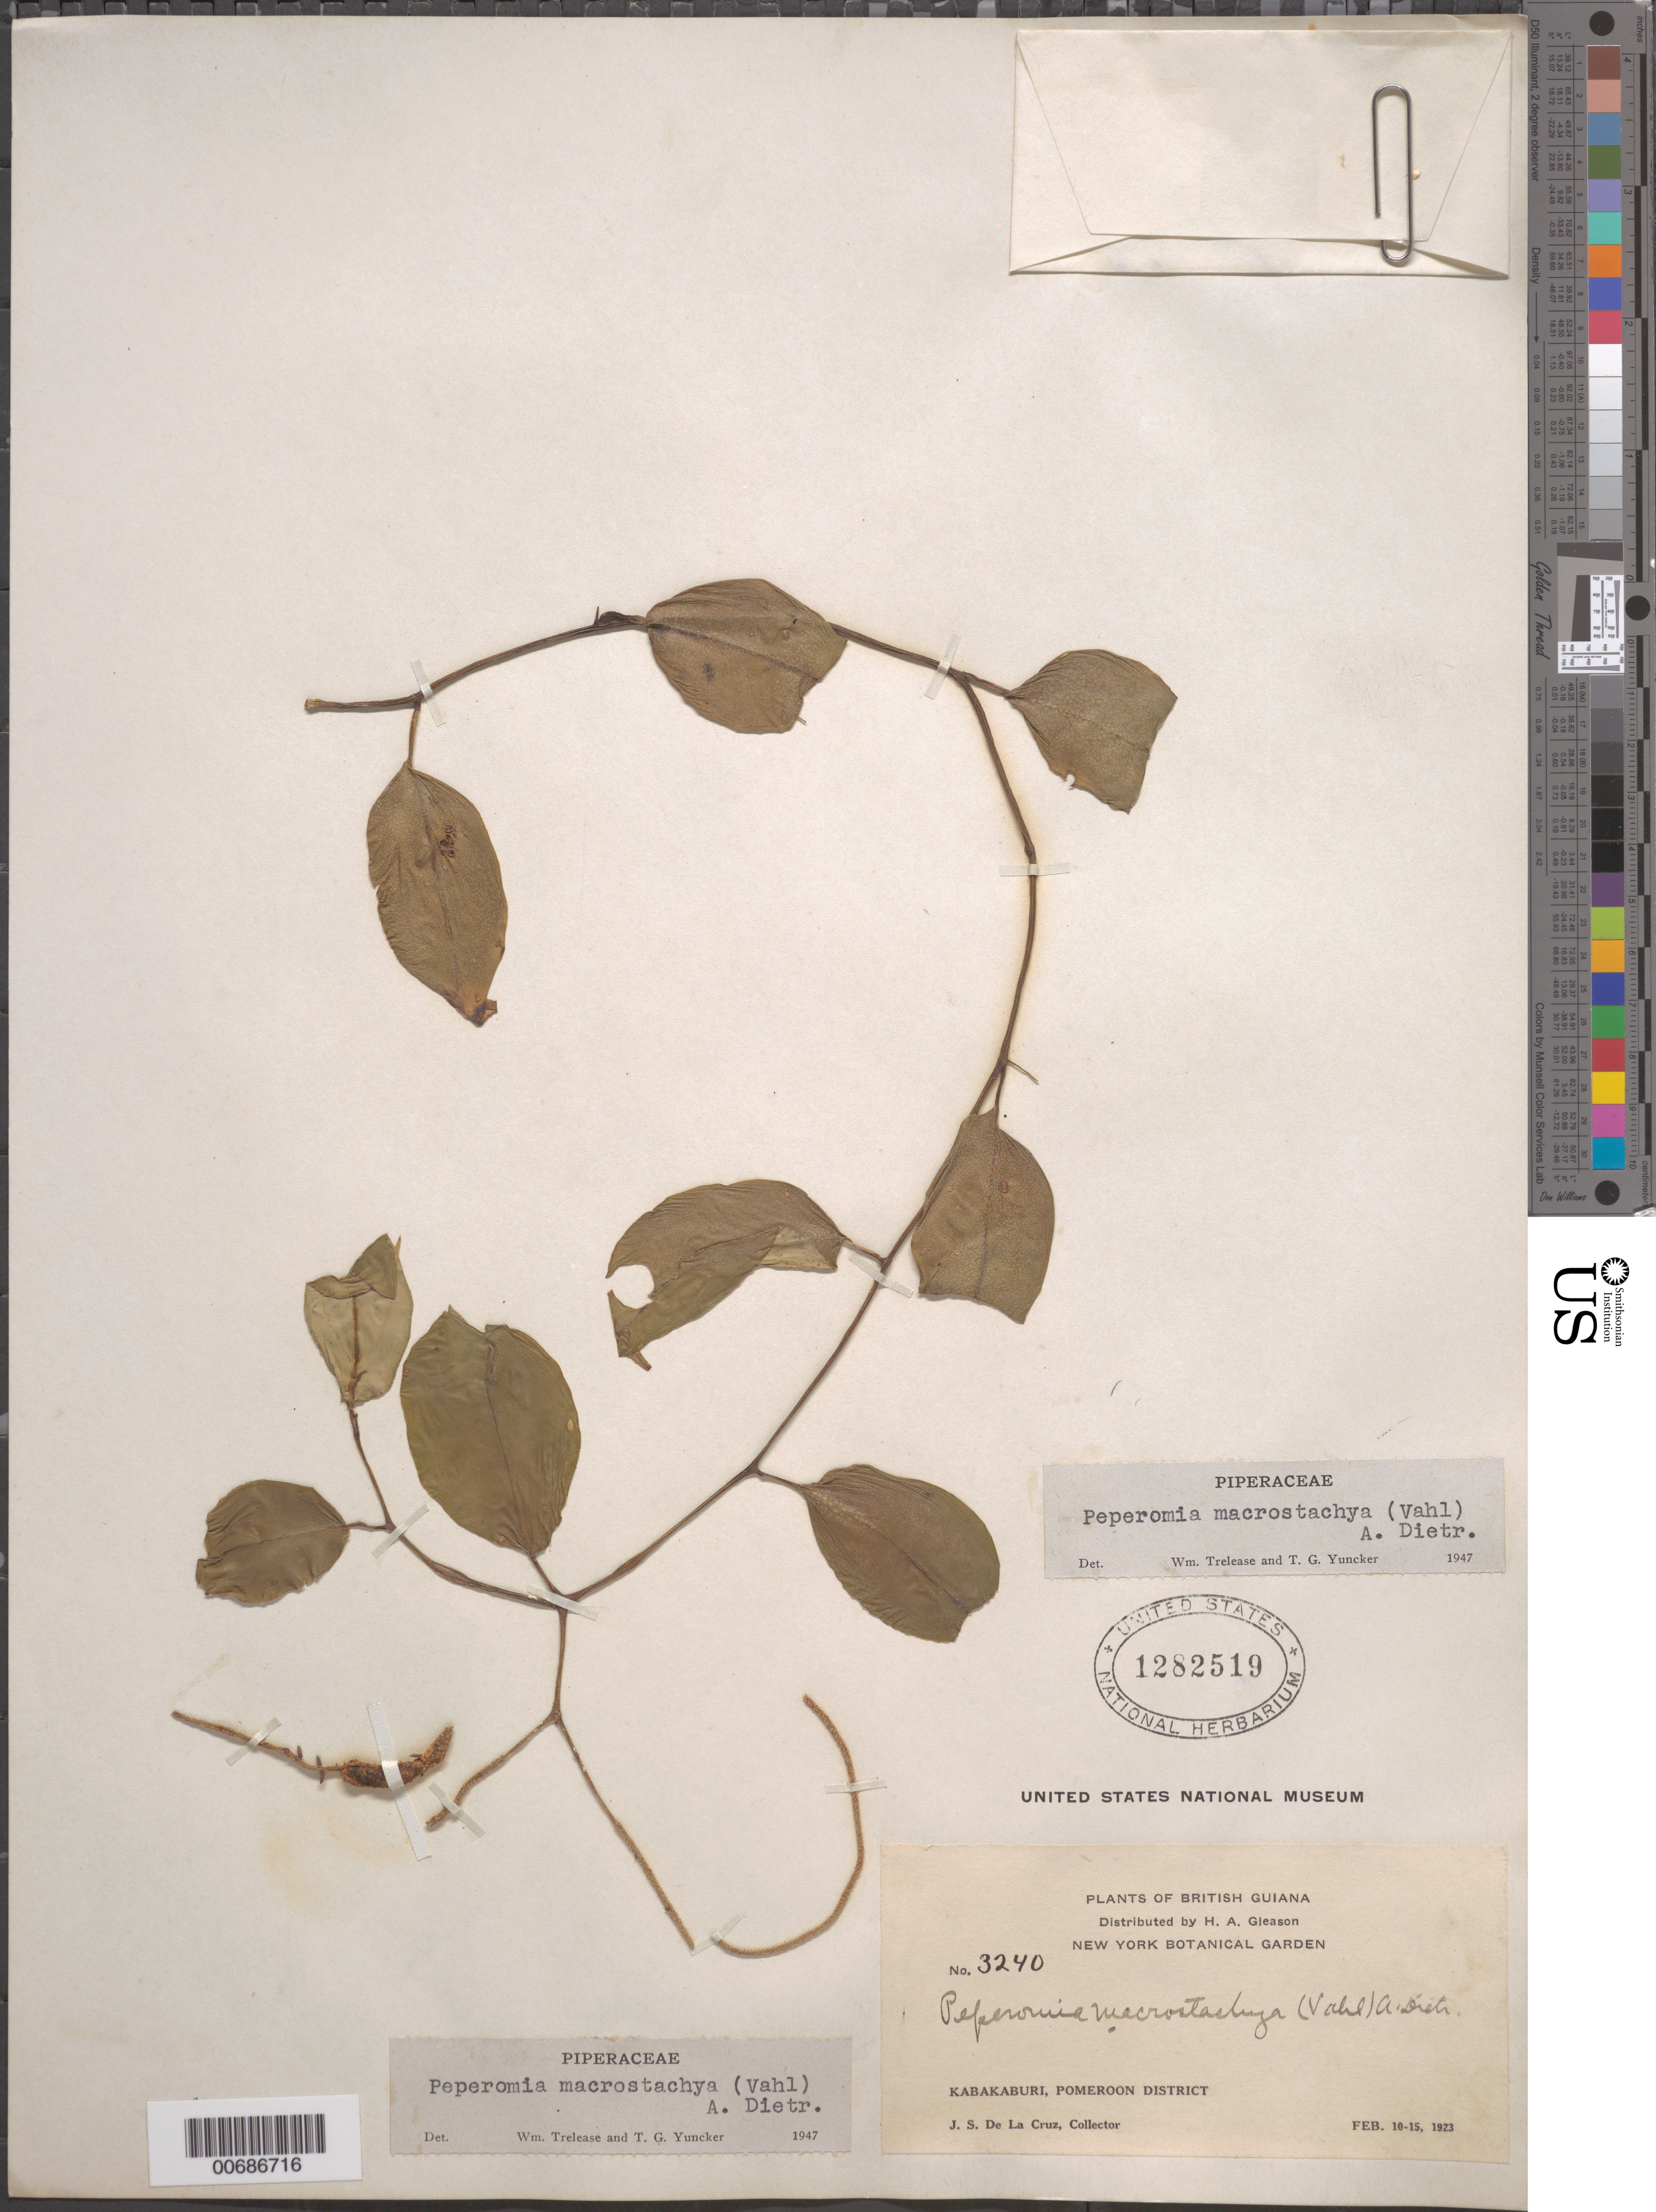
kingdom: Plantae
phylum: Tracheophyta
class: Magnoliopsida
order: Piperales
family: Piperaceae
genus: Peperomia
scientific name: Peperomia macrostachya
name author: (Vahl) A. Dietr.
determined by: Trelease, W.; Yuncker, T. G.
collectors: J. S. de la Cruz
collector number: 3240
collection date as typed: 10-Feb-23 to 15-Feb-23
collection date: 1923-02-10/1923-02-15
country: Guyana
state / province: Pomeroon-Supenaam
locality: Kabakaburi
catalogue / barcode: US 1282519